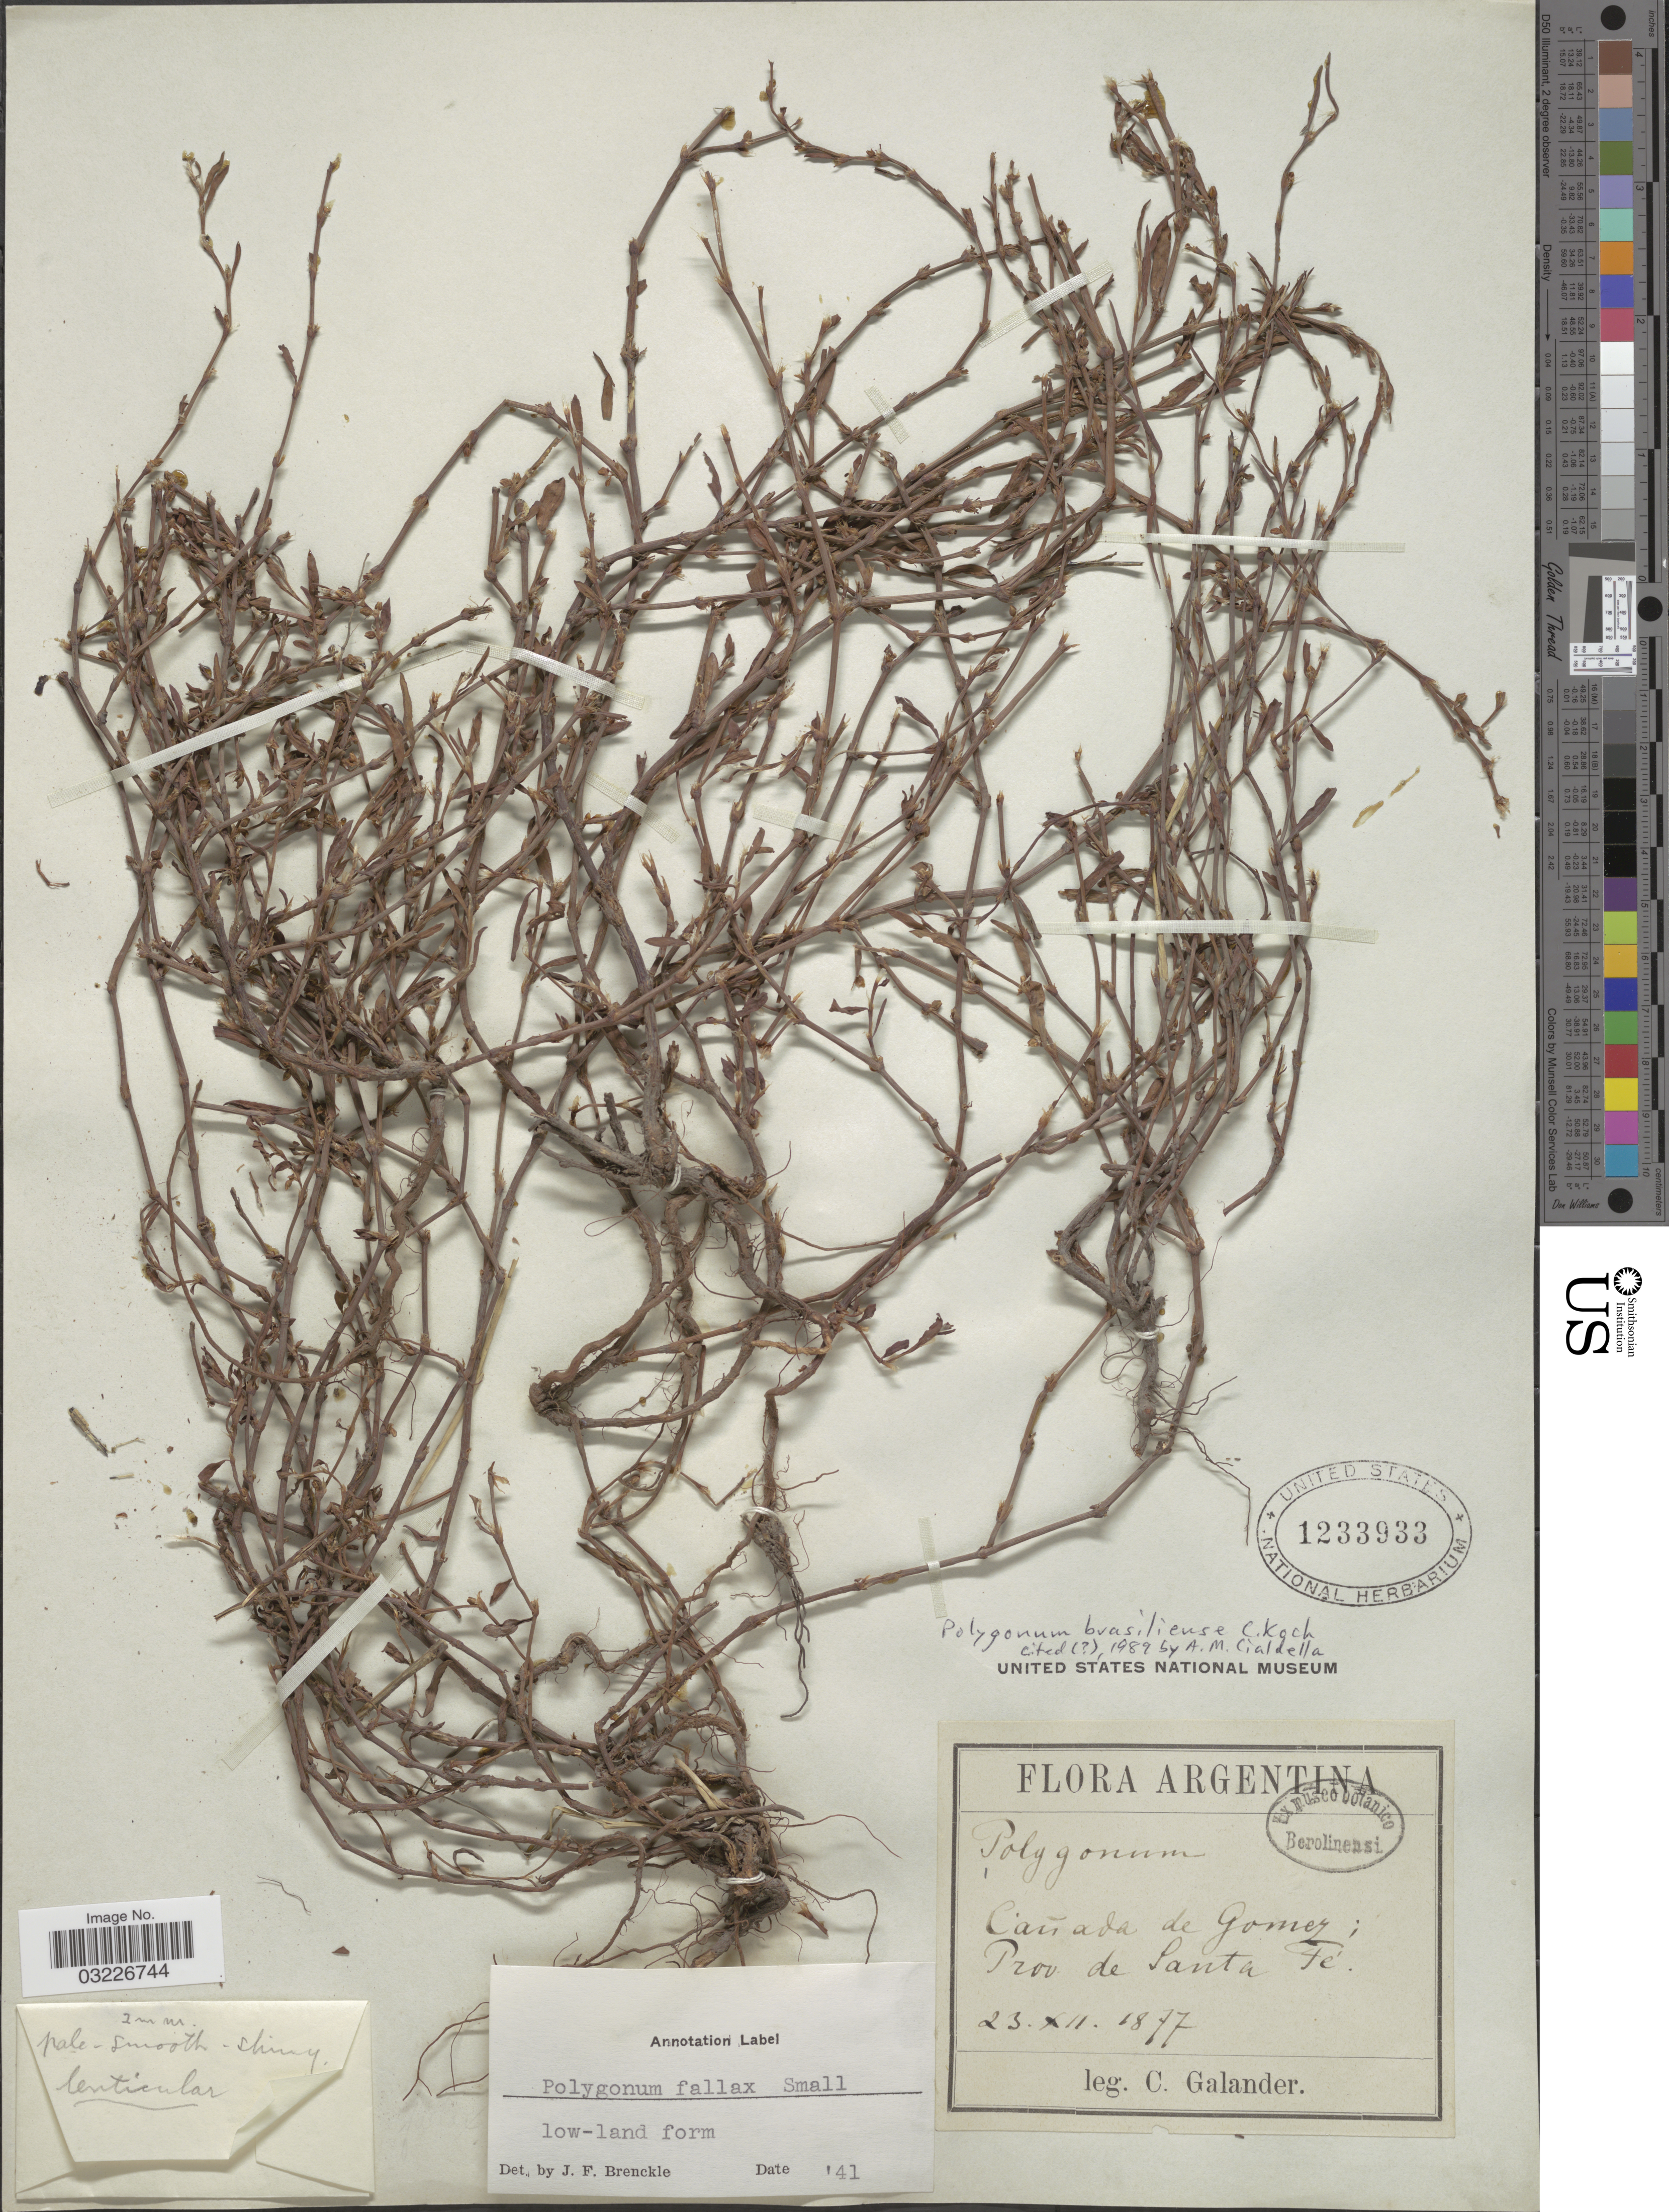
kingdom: Plantae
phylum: Tracheophyta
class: Magnoliopsida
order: Caryophyllales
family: Polygonaceae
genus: Polygonum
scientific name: Polygonum brasiliense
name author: K. Koch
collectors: C. Galander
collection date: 1877-12-23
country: Argentina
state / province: Santa Fe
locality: Cañada de Gomez.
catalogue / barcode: US 1233933